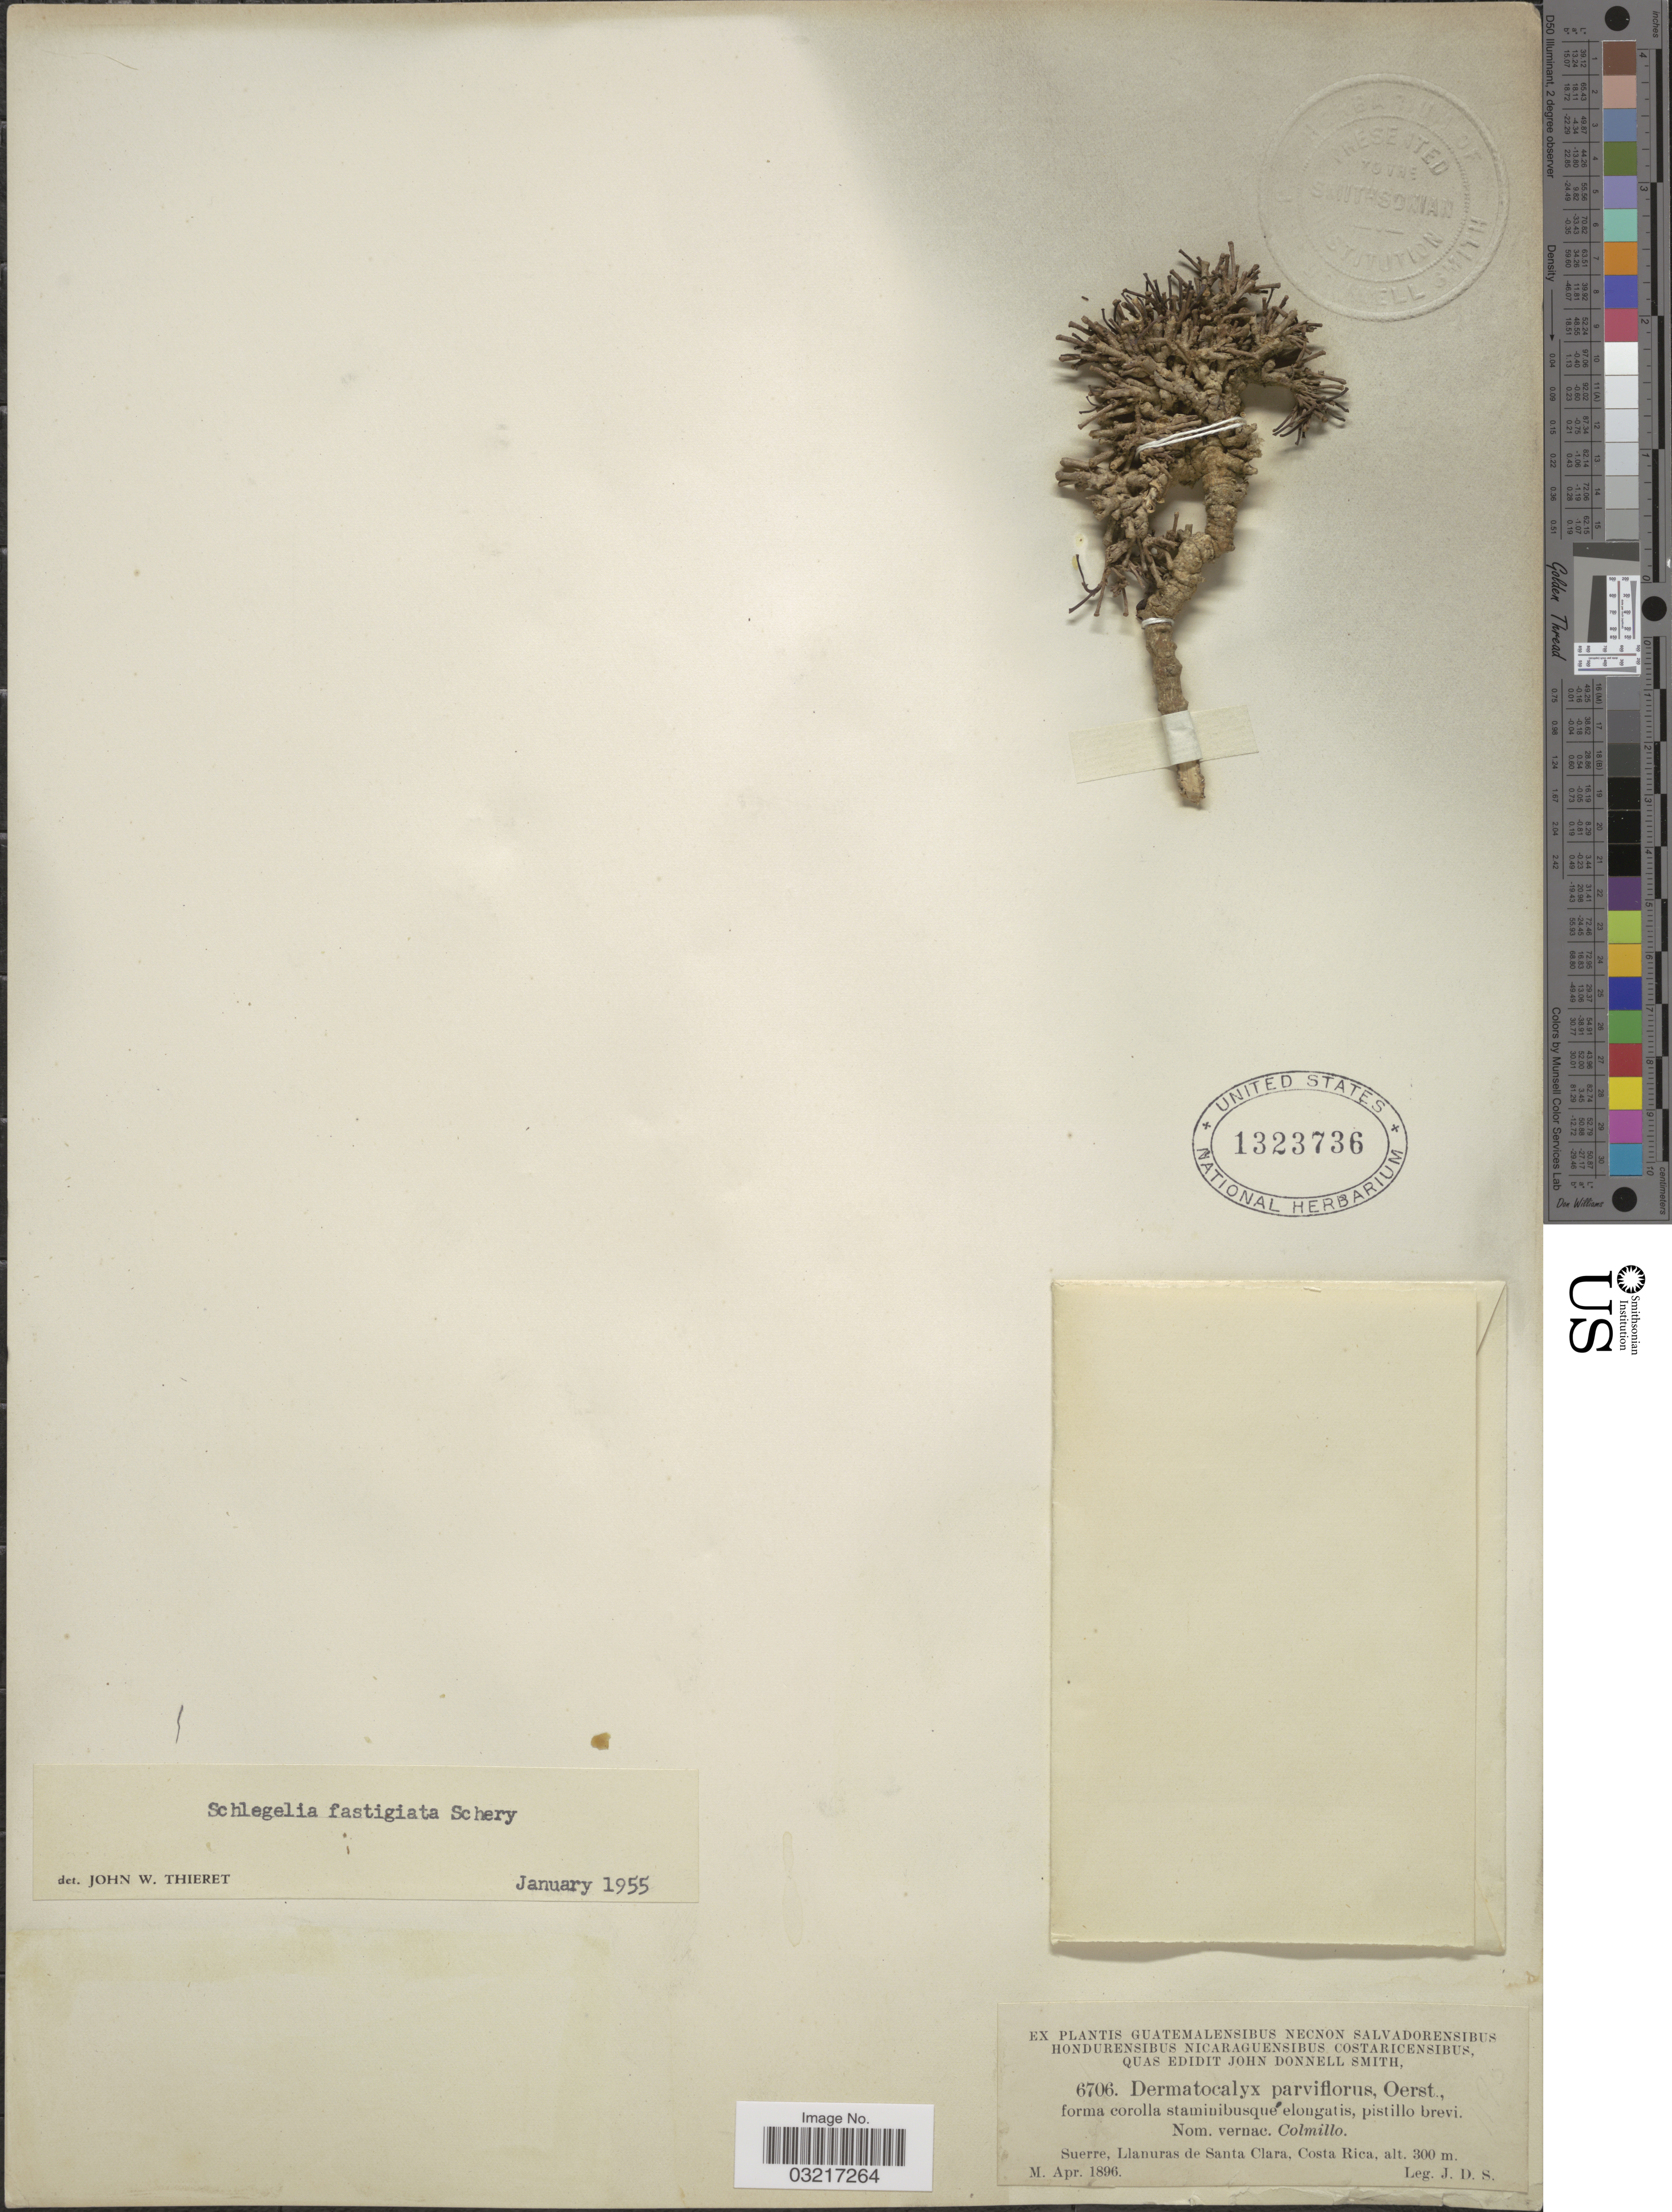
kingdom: Plantae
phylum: Tracheophyta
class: Magnoliopsida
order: Lamiales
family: Schlegeliaceae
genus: Schlegelia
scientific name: Schlegelia fastigiata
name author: Schery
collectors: J. Donnell Smith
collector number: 6706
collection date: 1896-04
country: Costa Rica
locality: Suerre, Llanuras de Santa Clara.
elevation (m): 300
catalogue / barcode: US 1323736